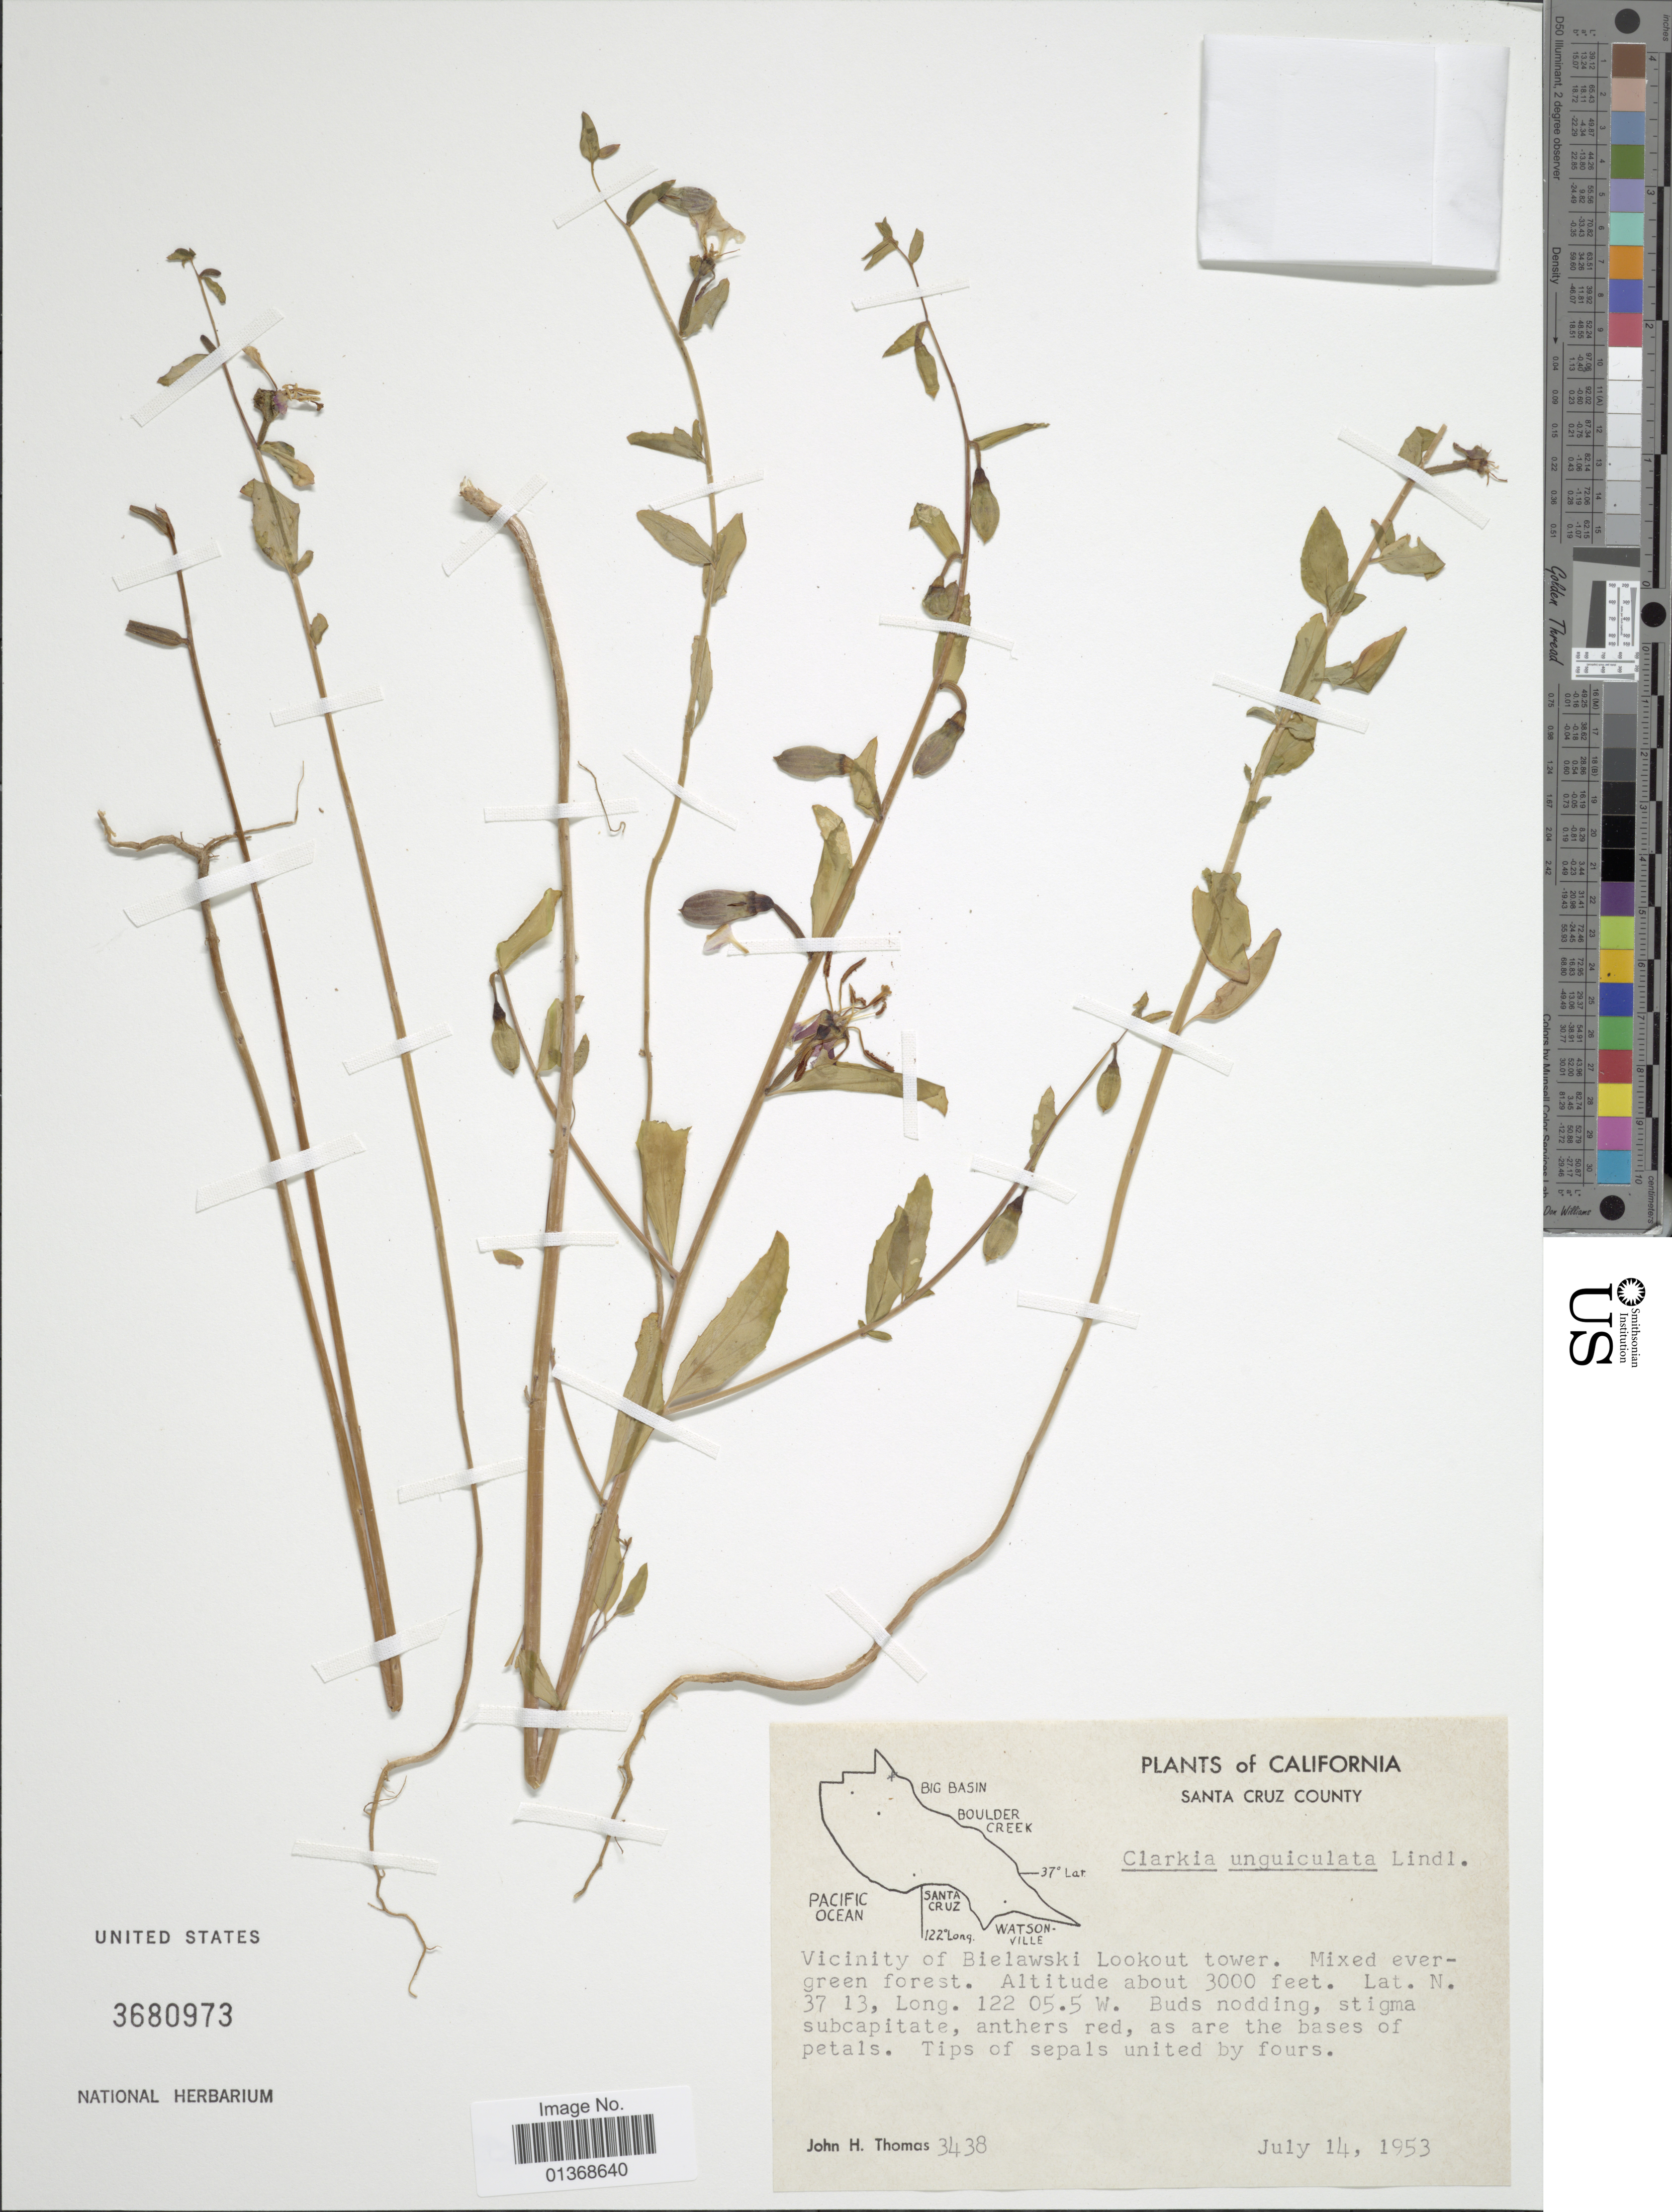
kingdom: Plantae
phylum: Tracheophyta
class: Magnoliopsida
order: Myrtales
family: Onagraceae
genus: Clarkia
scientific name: Clarkia unguiculata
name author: Lindl.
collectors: J. H. Thomas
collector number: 3438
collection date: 1953-07-14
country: United States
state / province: California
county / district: Santa Cruz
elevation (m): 914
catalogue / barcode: US 3680973